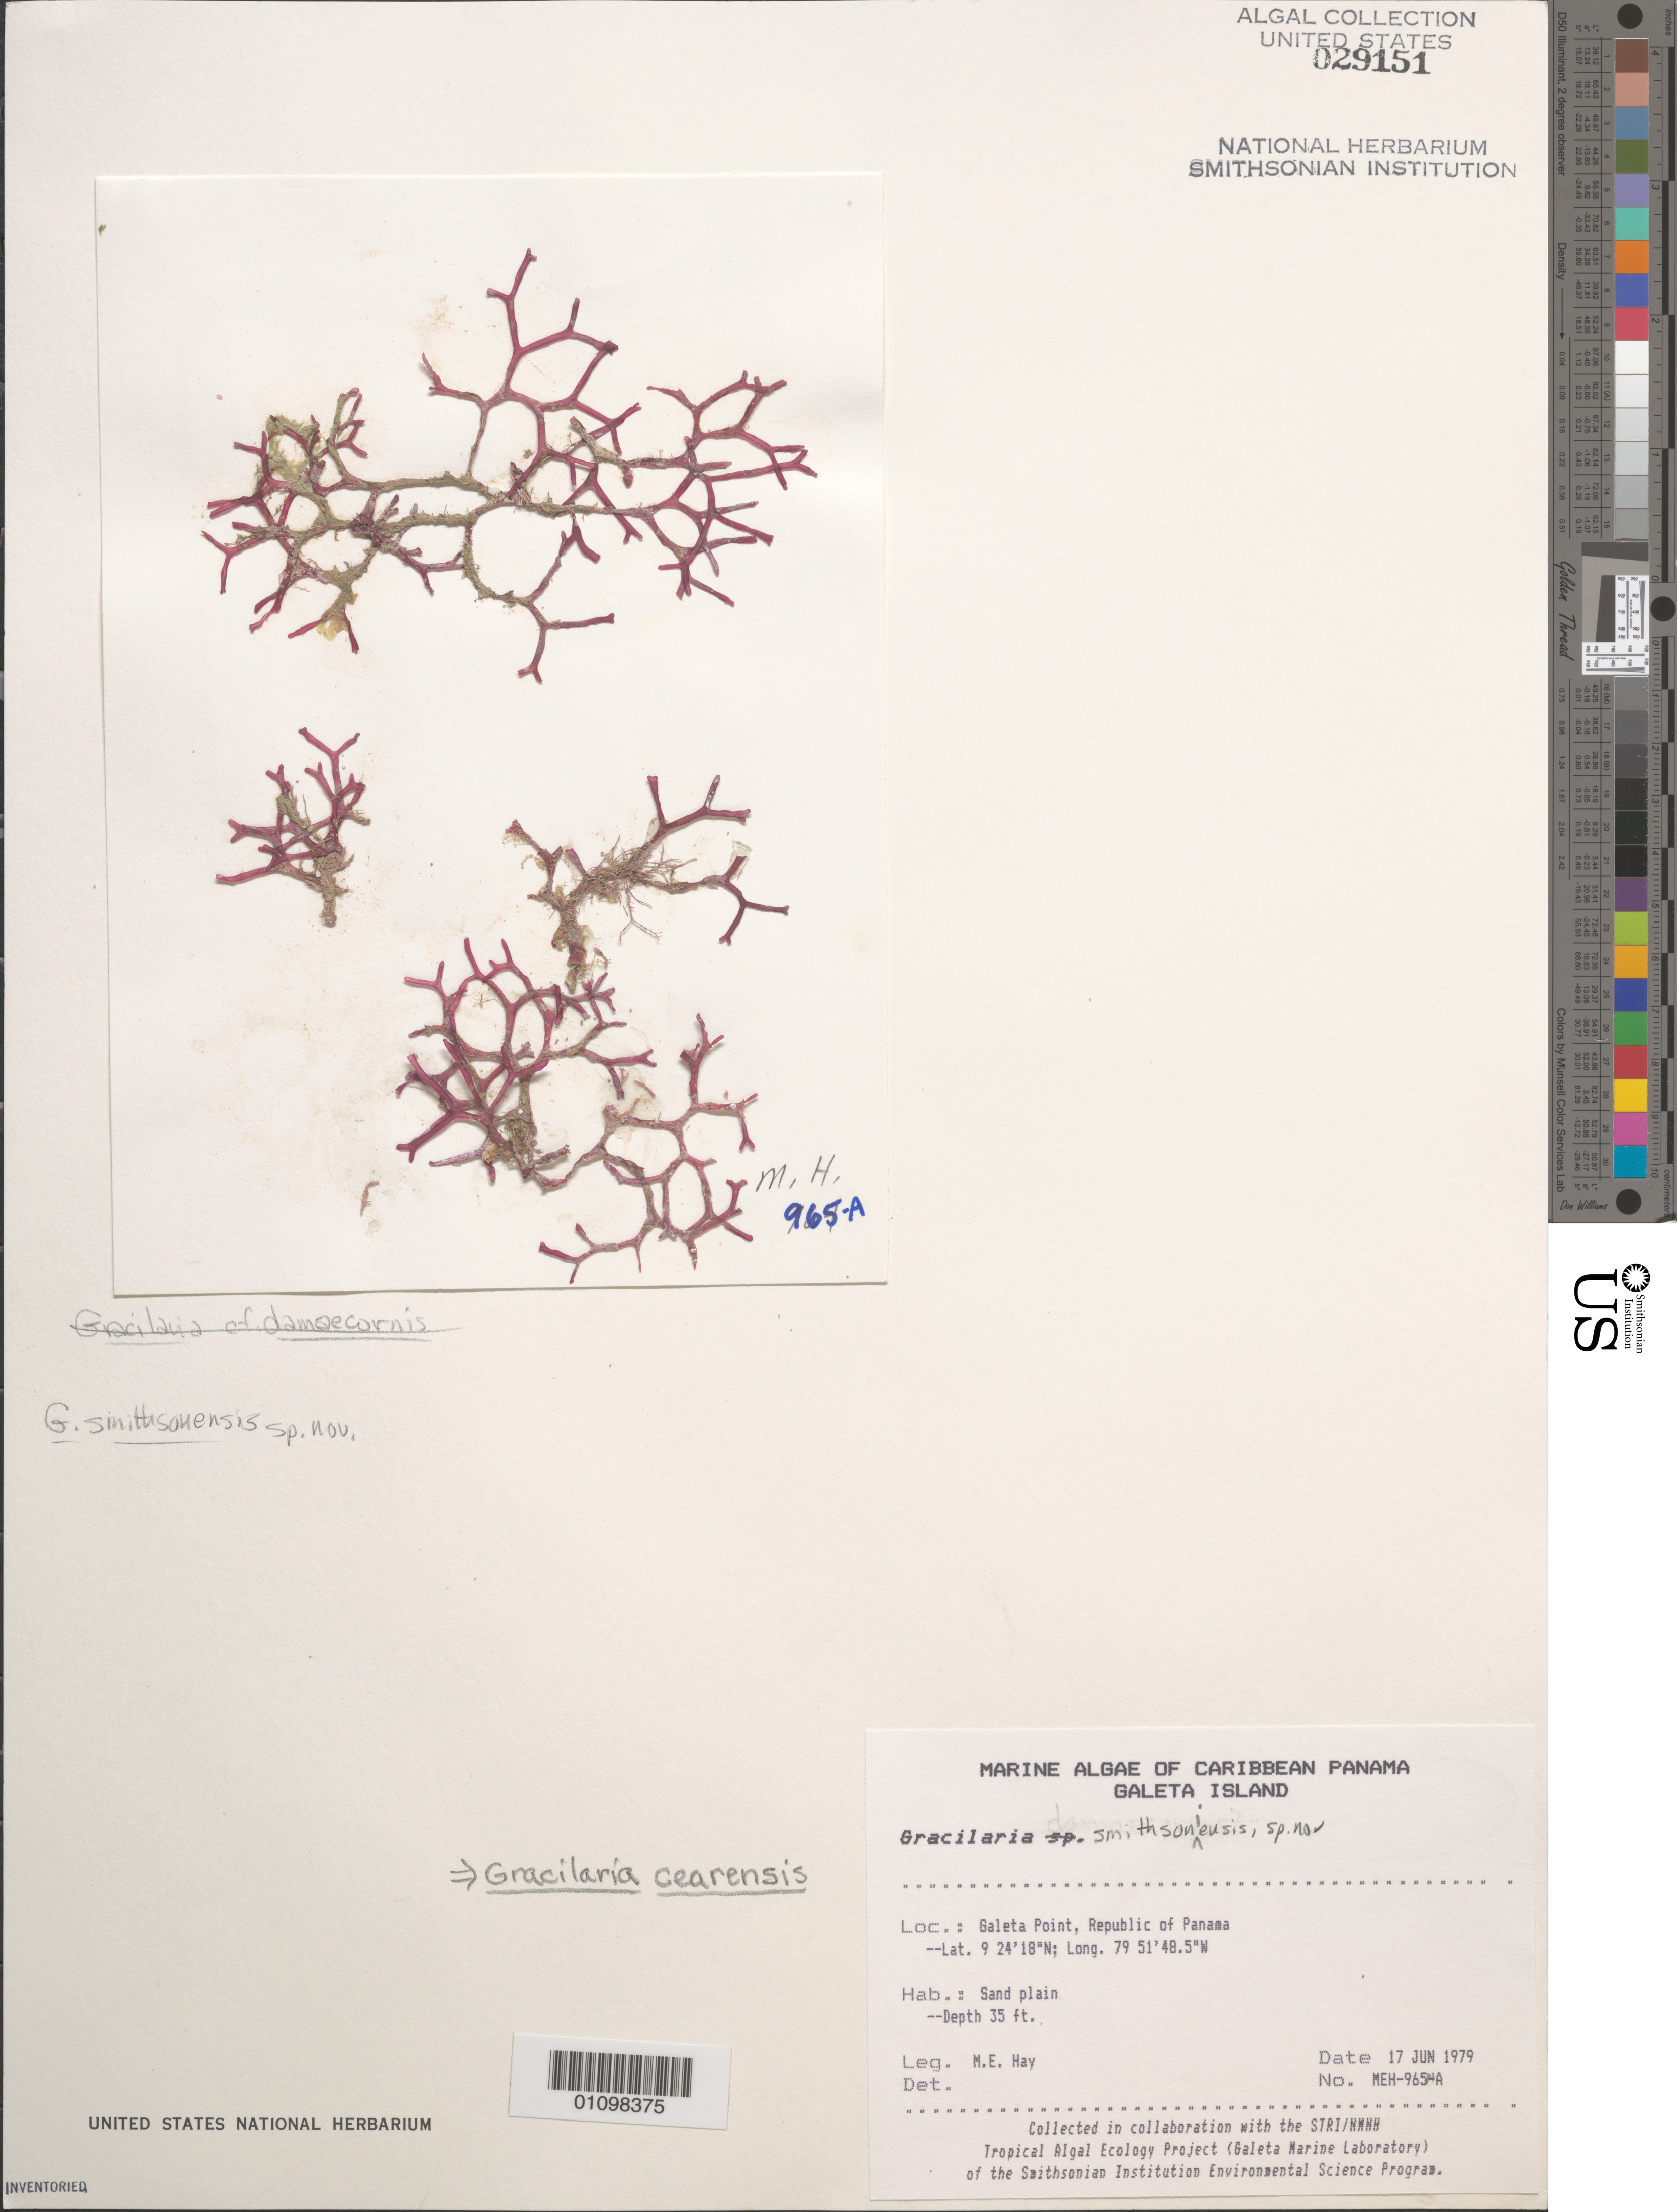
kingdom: Plantae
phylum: Rhodophyta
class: Florideophyceae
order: Gracilariales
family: Gracilariaceae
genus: Gracilaria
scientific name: Gracilaria cearensis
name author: (A.B. Joly & F.C. Pinheiro in A.B. Joly et al.) A.B. Joly & F.C. Pinheiro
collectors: M. E. Hay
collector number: MEH-965A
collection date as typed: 17 Jun 1979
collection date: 1979-06-17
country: Panama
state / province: Colón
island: Galeta Island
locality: Galeta Point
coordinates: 9 24' 18" N, 79 51' 48.5" W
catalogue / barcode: US 29151